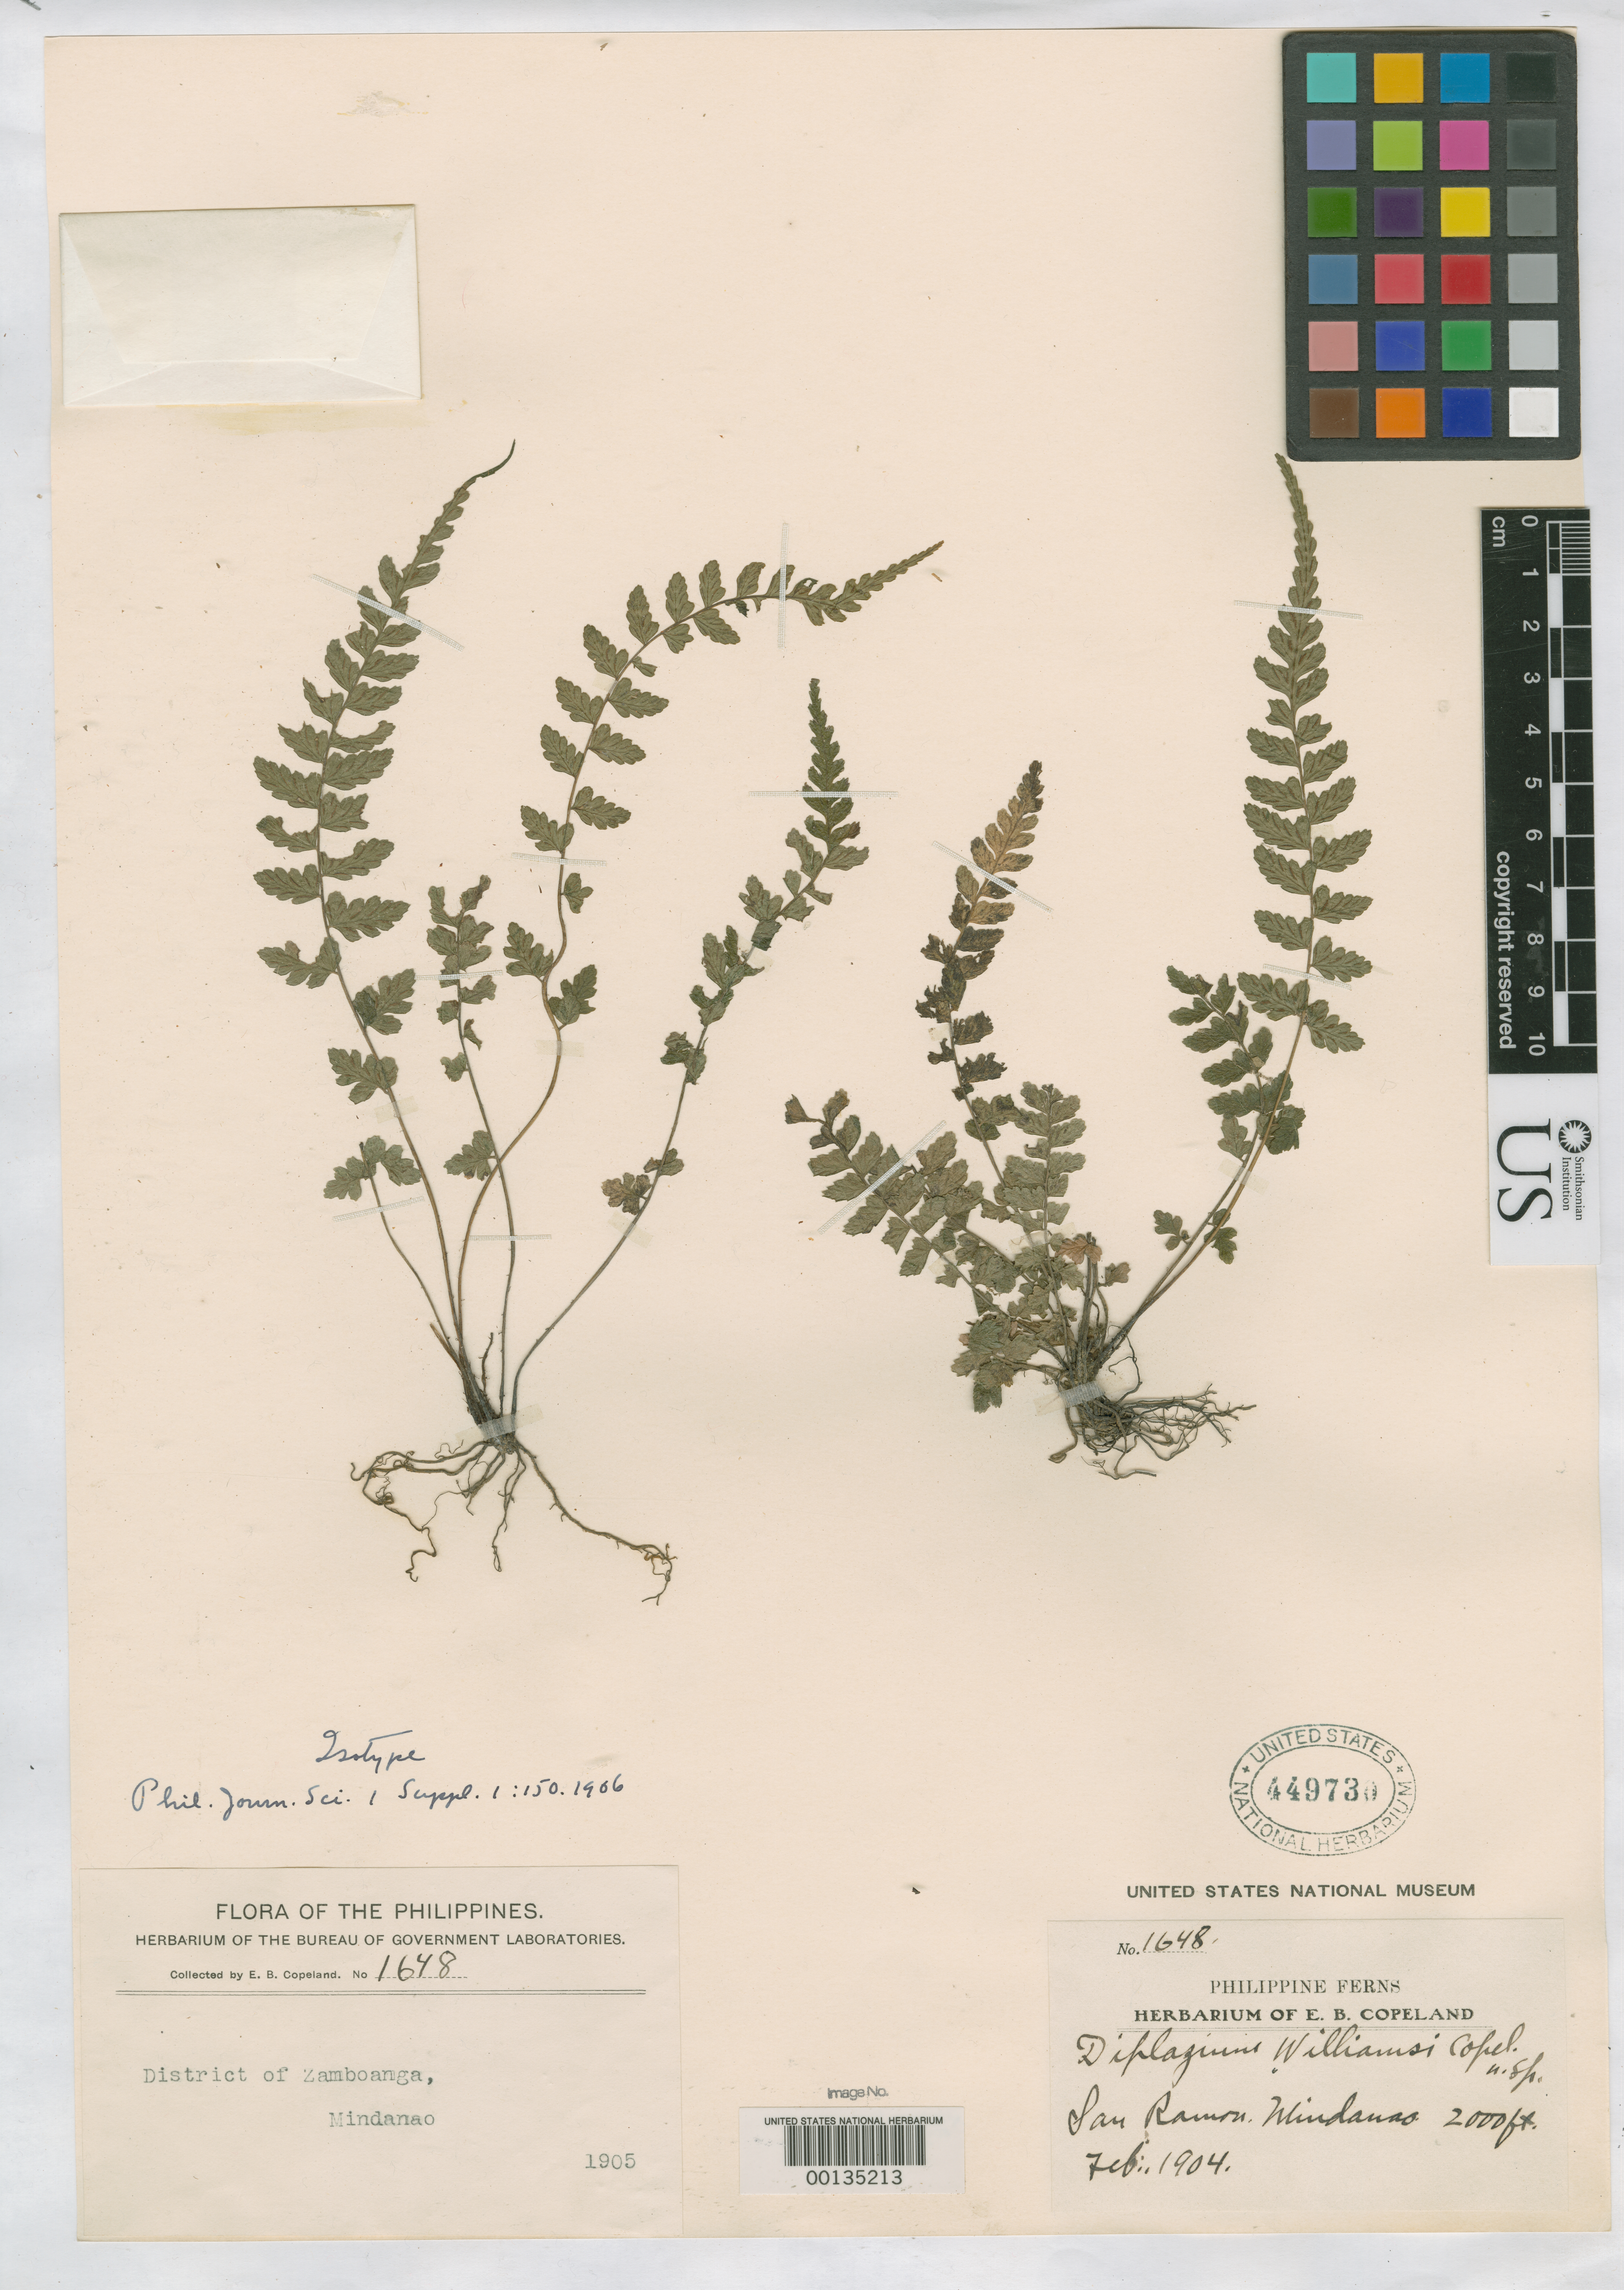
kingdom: Plantae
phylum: Tracheophyta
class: Polypodiopsida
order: Polypodiales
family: Athyriaceae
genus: Diplazium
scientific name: Diplazium williamsii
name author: Copel.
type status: Isotype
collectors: E. B. Copeland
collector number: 1648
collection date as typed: Feb 1905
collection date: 1905-02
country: Philippines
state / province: Zamboanga Peninsula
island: Mindanao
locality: San Ramon.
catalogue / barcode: US 449730